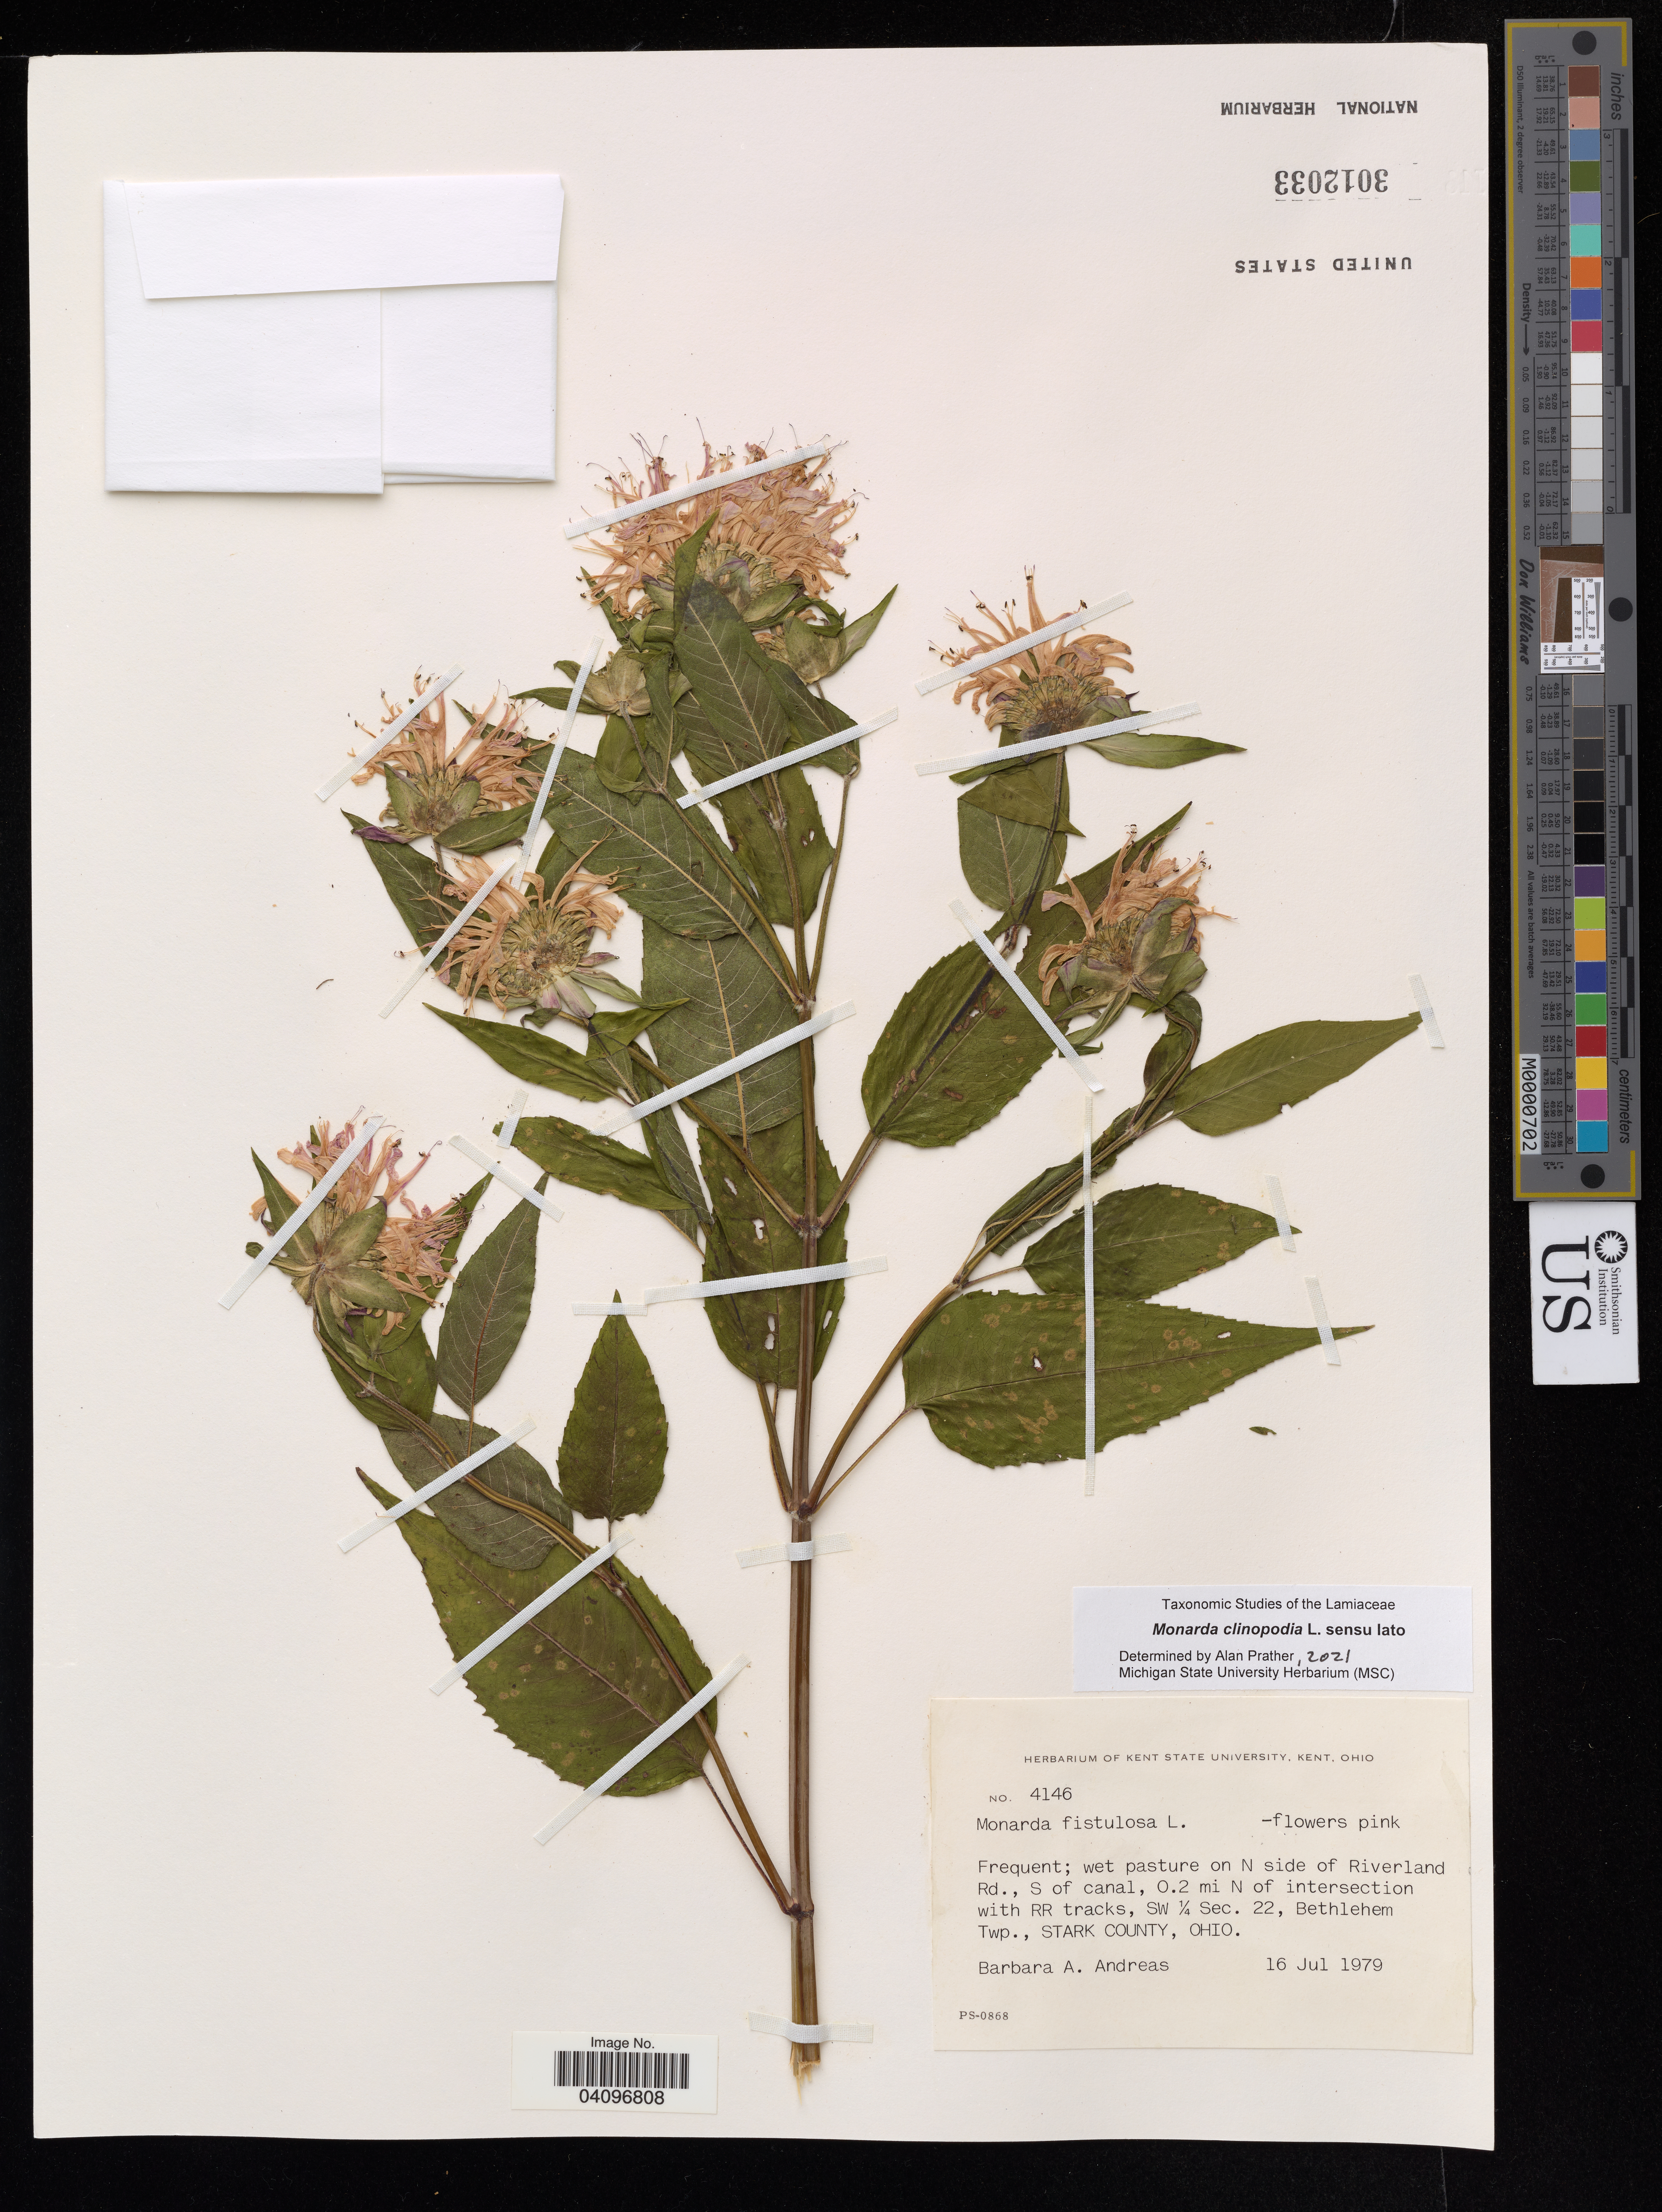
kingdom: Plantae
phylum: Tracheophyta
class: Magnoliopsida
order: Lamiales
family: Lamiaceae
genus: Monarda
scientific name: Monarda clinopodia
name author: L.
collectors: B. A. Andreas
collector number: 4146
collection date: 1979-07-16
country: United States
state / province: Ohio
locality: Wet pasture on N side of Riverland Rd., S of canal, 0.2 mi N of intersection with RR tracks, SW 1/4 Sec. 22, Bethlehem Twp., Stark County.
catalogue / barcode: US 3012033